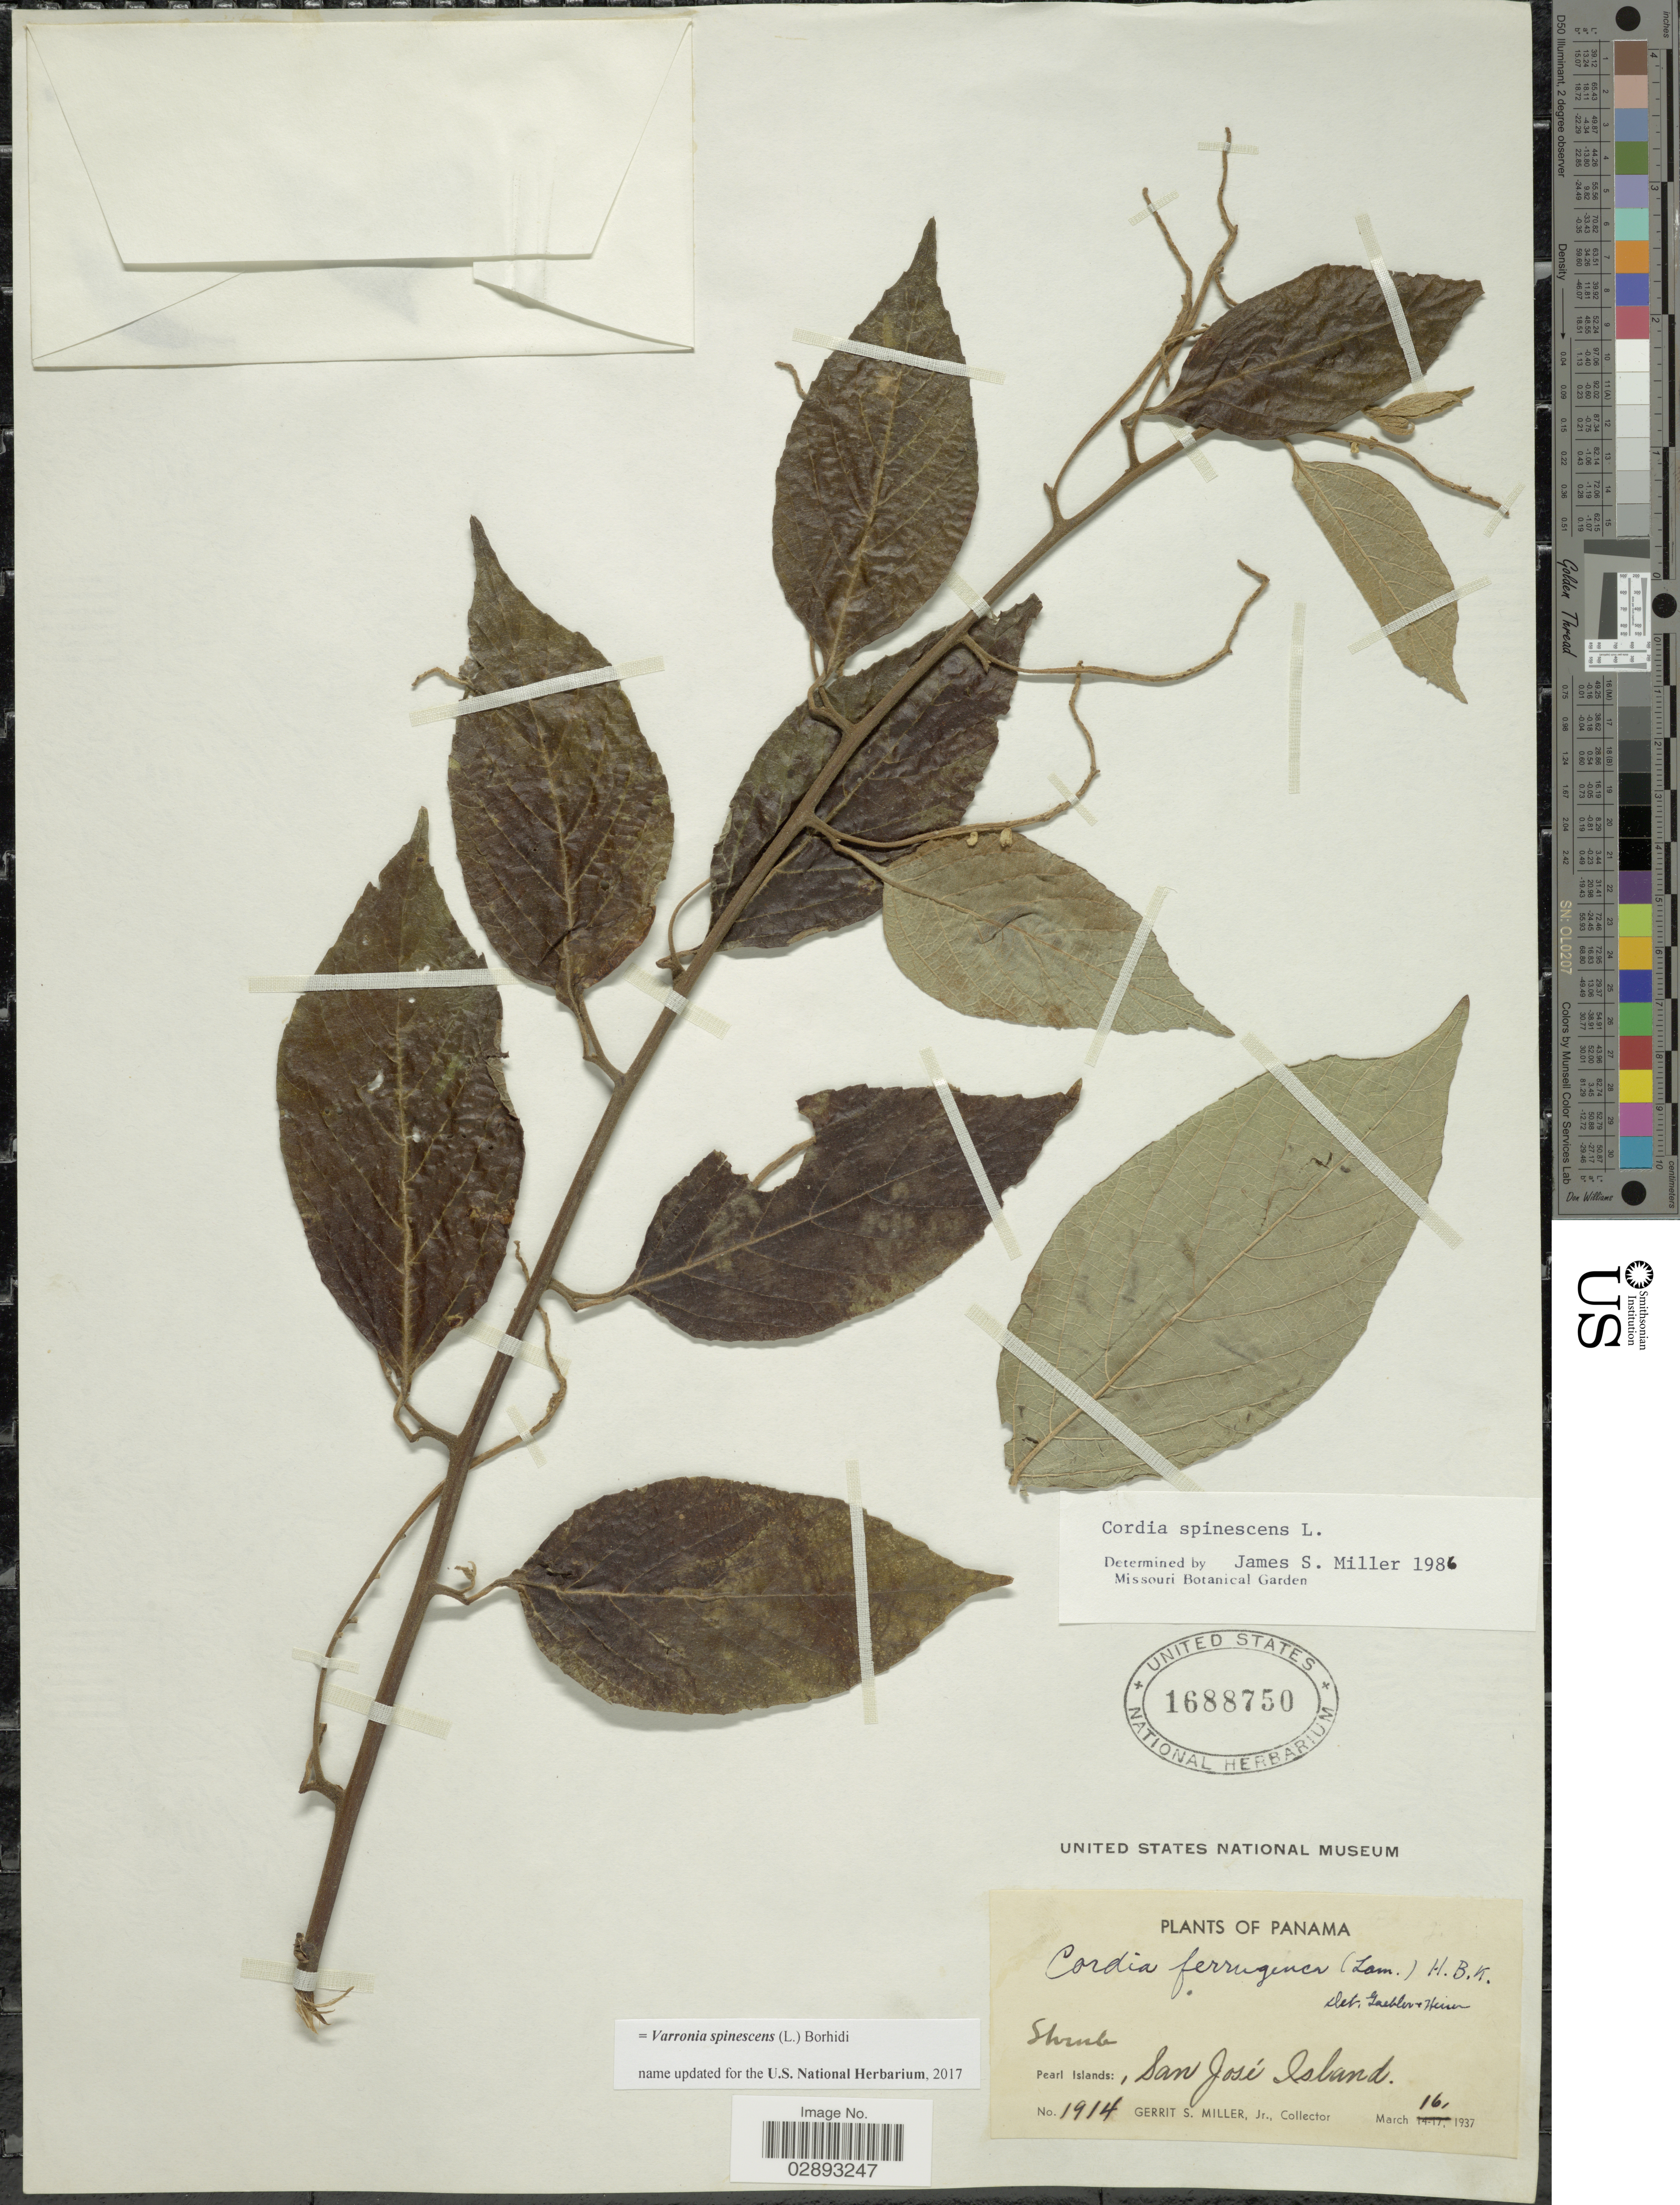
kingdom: Plantae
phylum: Tracheophyta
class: Magnoliopsida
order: Boraginales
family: Cordiaceae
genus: Varronia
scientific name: Varronia spinescens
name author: (L.) Borhidi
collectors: G. S. Miller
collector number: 1914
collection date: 1937-03-16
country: Panama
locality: Pearl Islands: San José Island.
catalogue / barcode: US 1688750